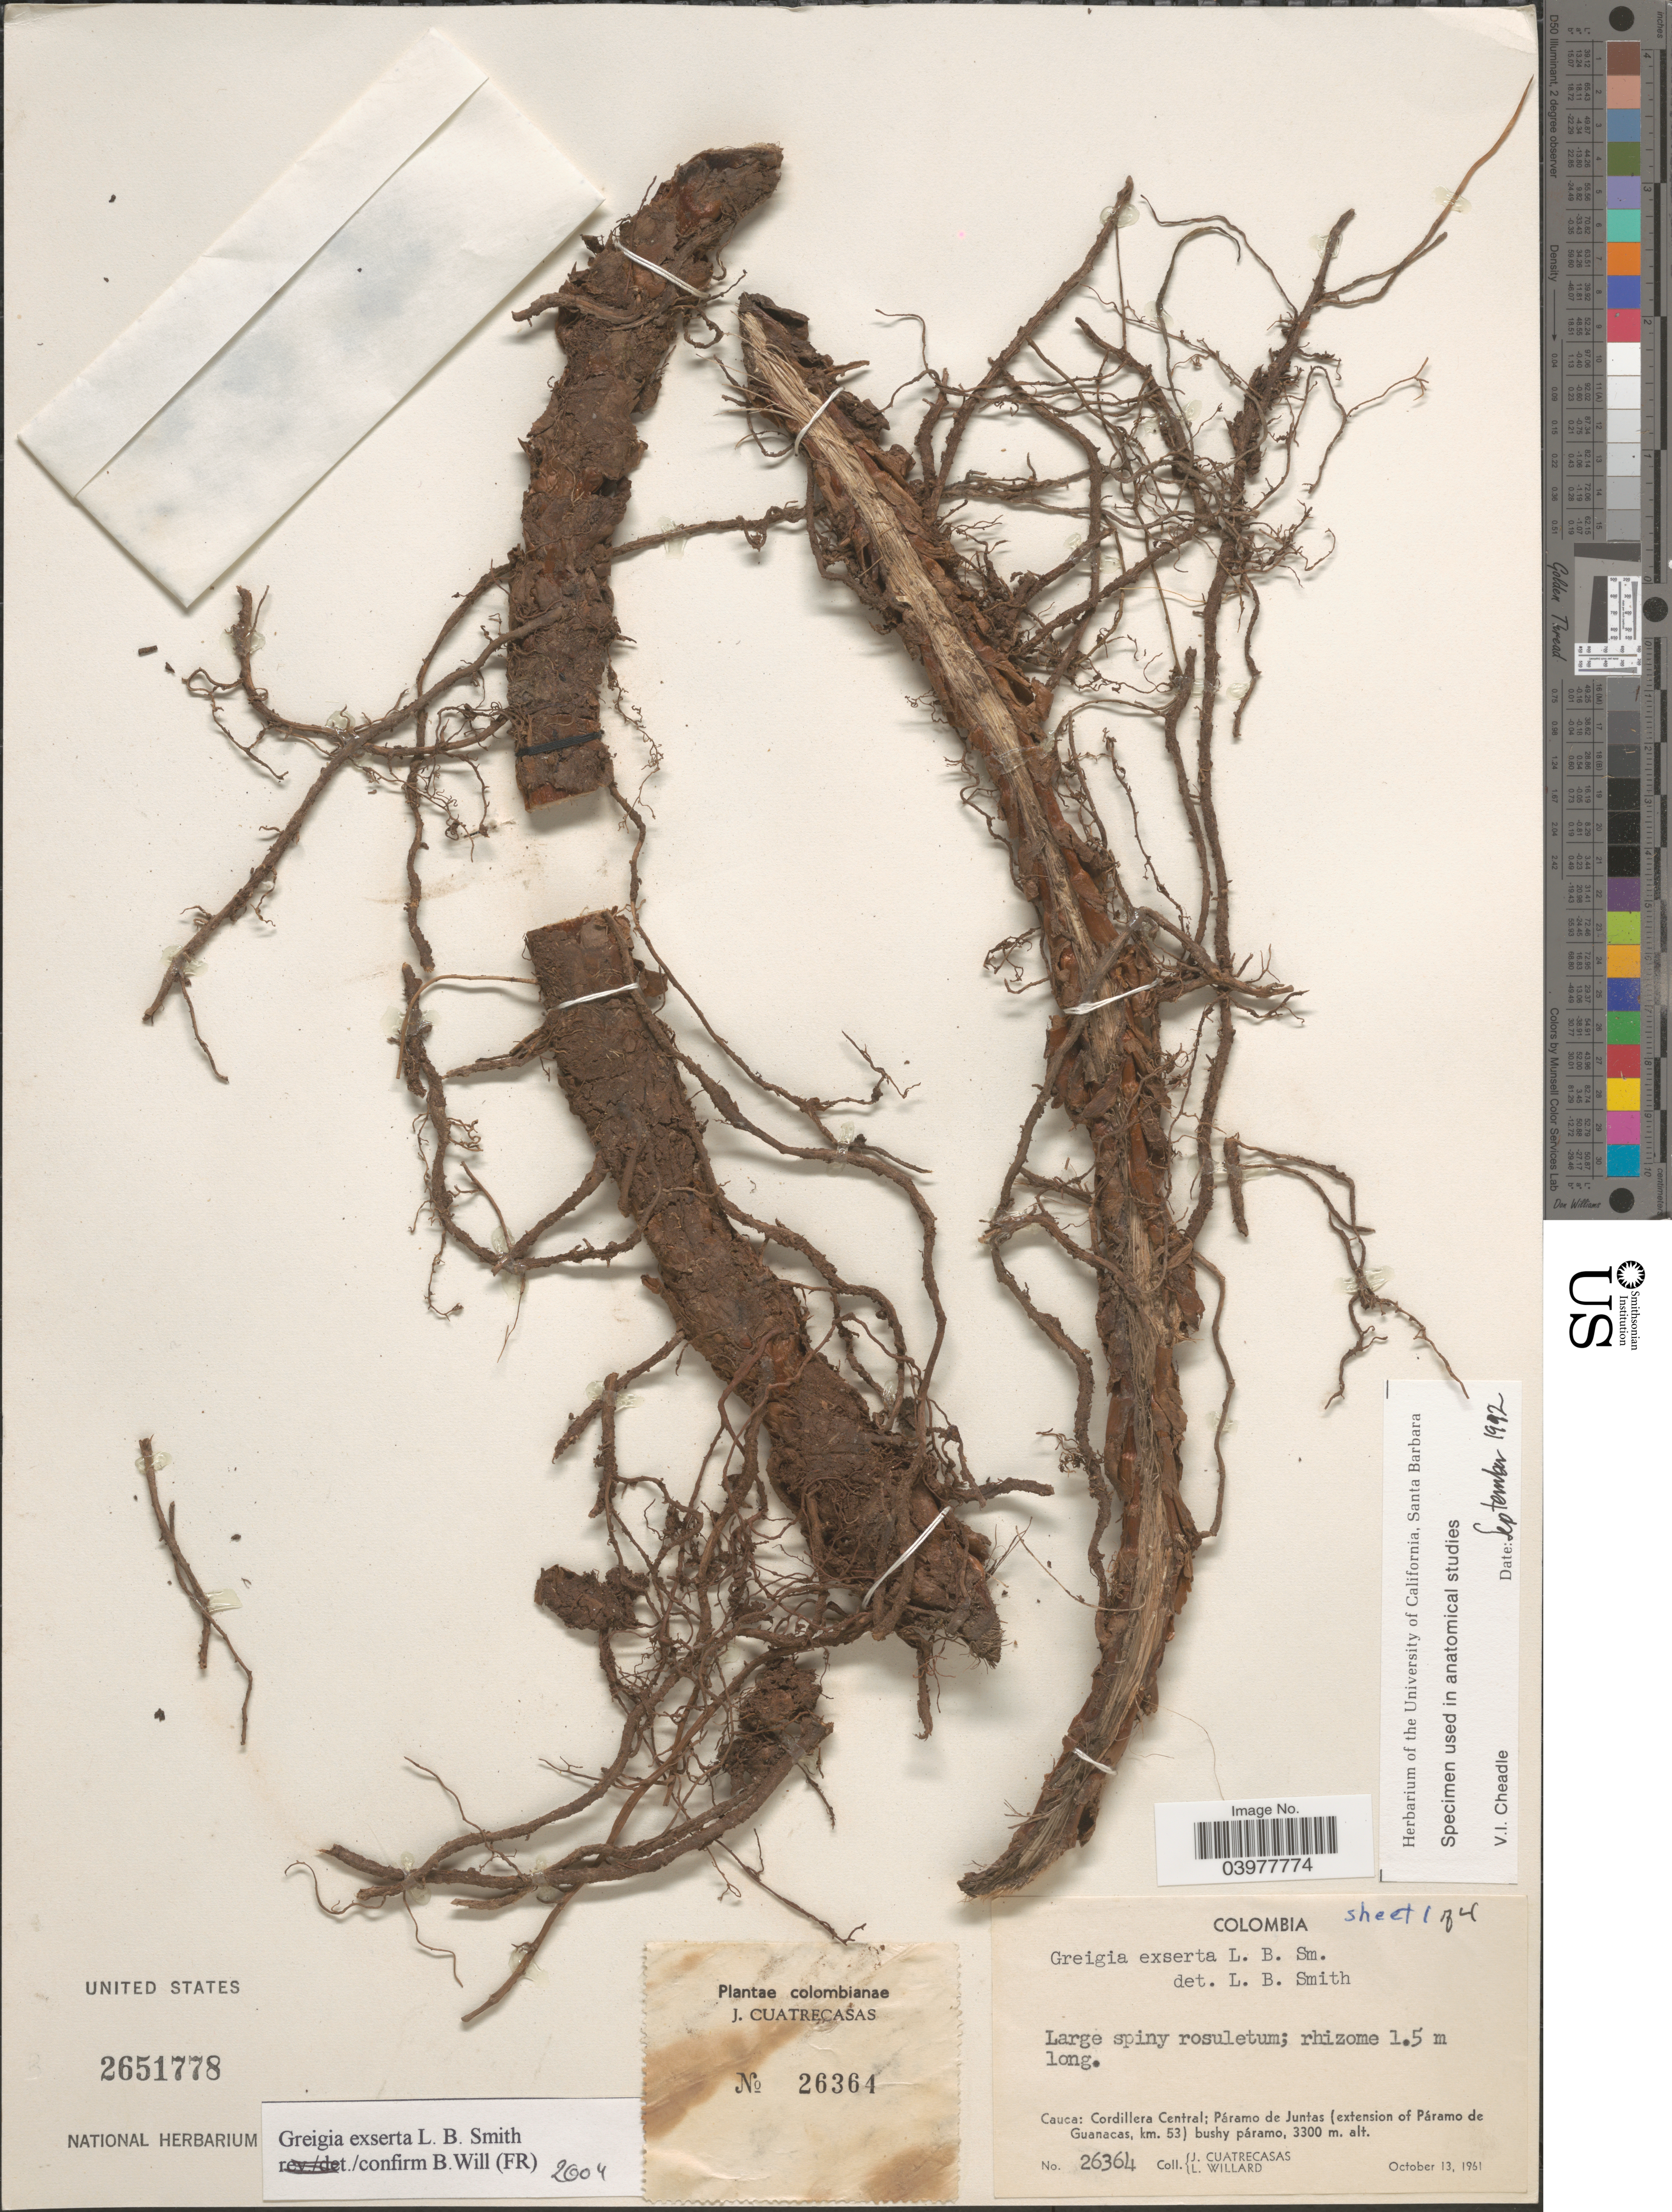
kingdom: Plantae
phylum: Tracheophyta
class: Liliopsida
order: Poales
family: Bromeliaceae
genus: Greigia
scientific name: Greigia exserta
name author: L.B. Sm.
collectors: J. Cuatrecasas & L. Willard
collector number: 26364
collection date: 1961-10-13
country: Colombia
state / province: Cauca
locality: Cordillera Central; Páramo de Juntas (extension of Páramo de Guanacas, km. 53) bushy páramo.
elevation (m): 3300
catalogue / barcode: US 2651778